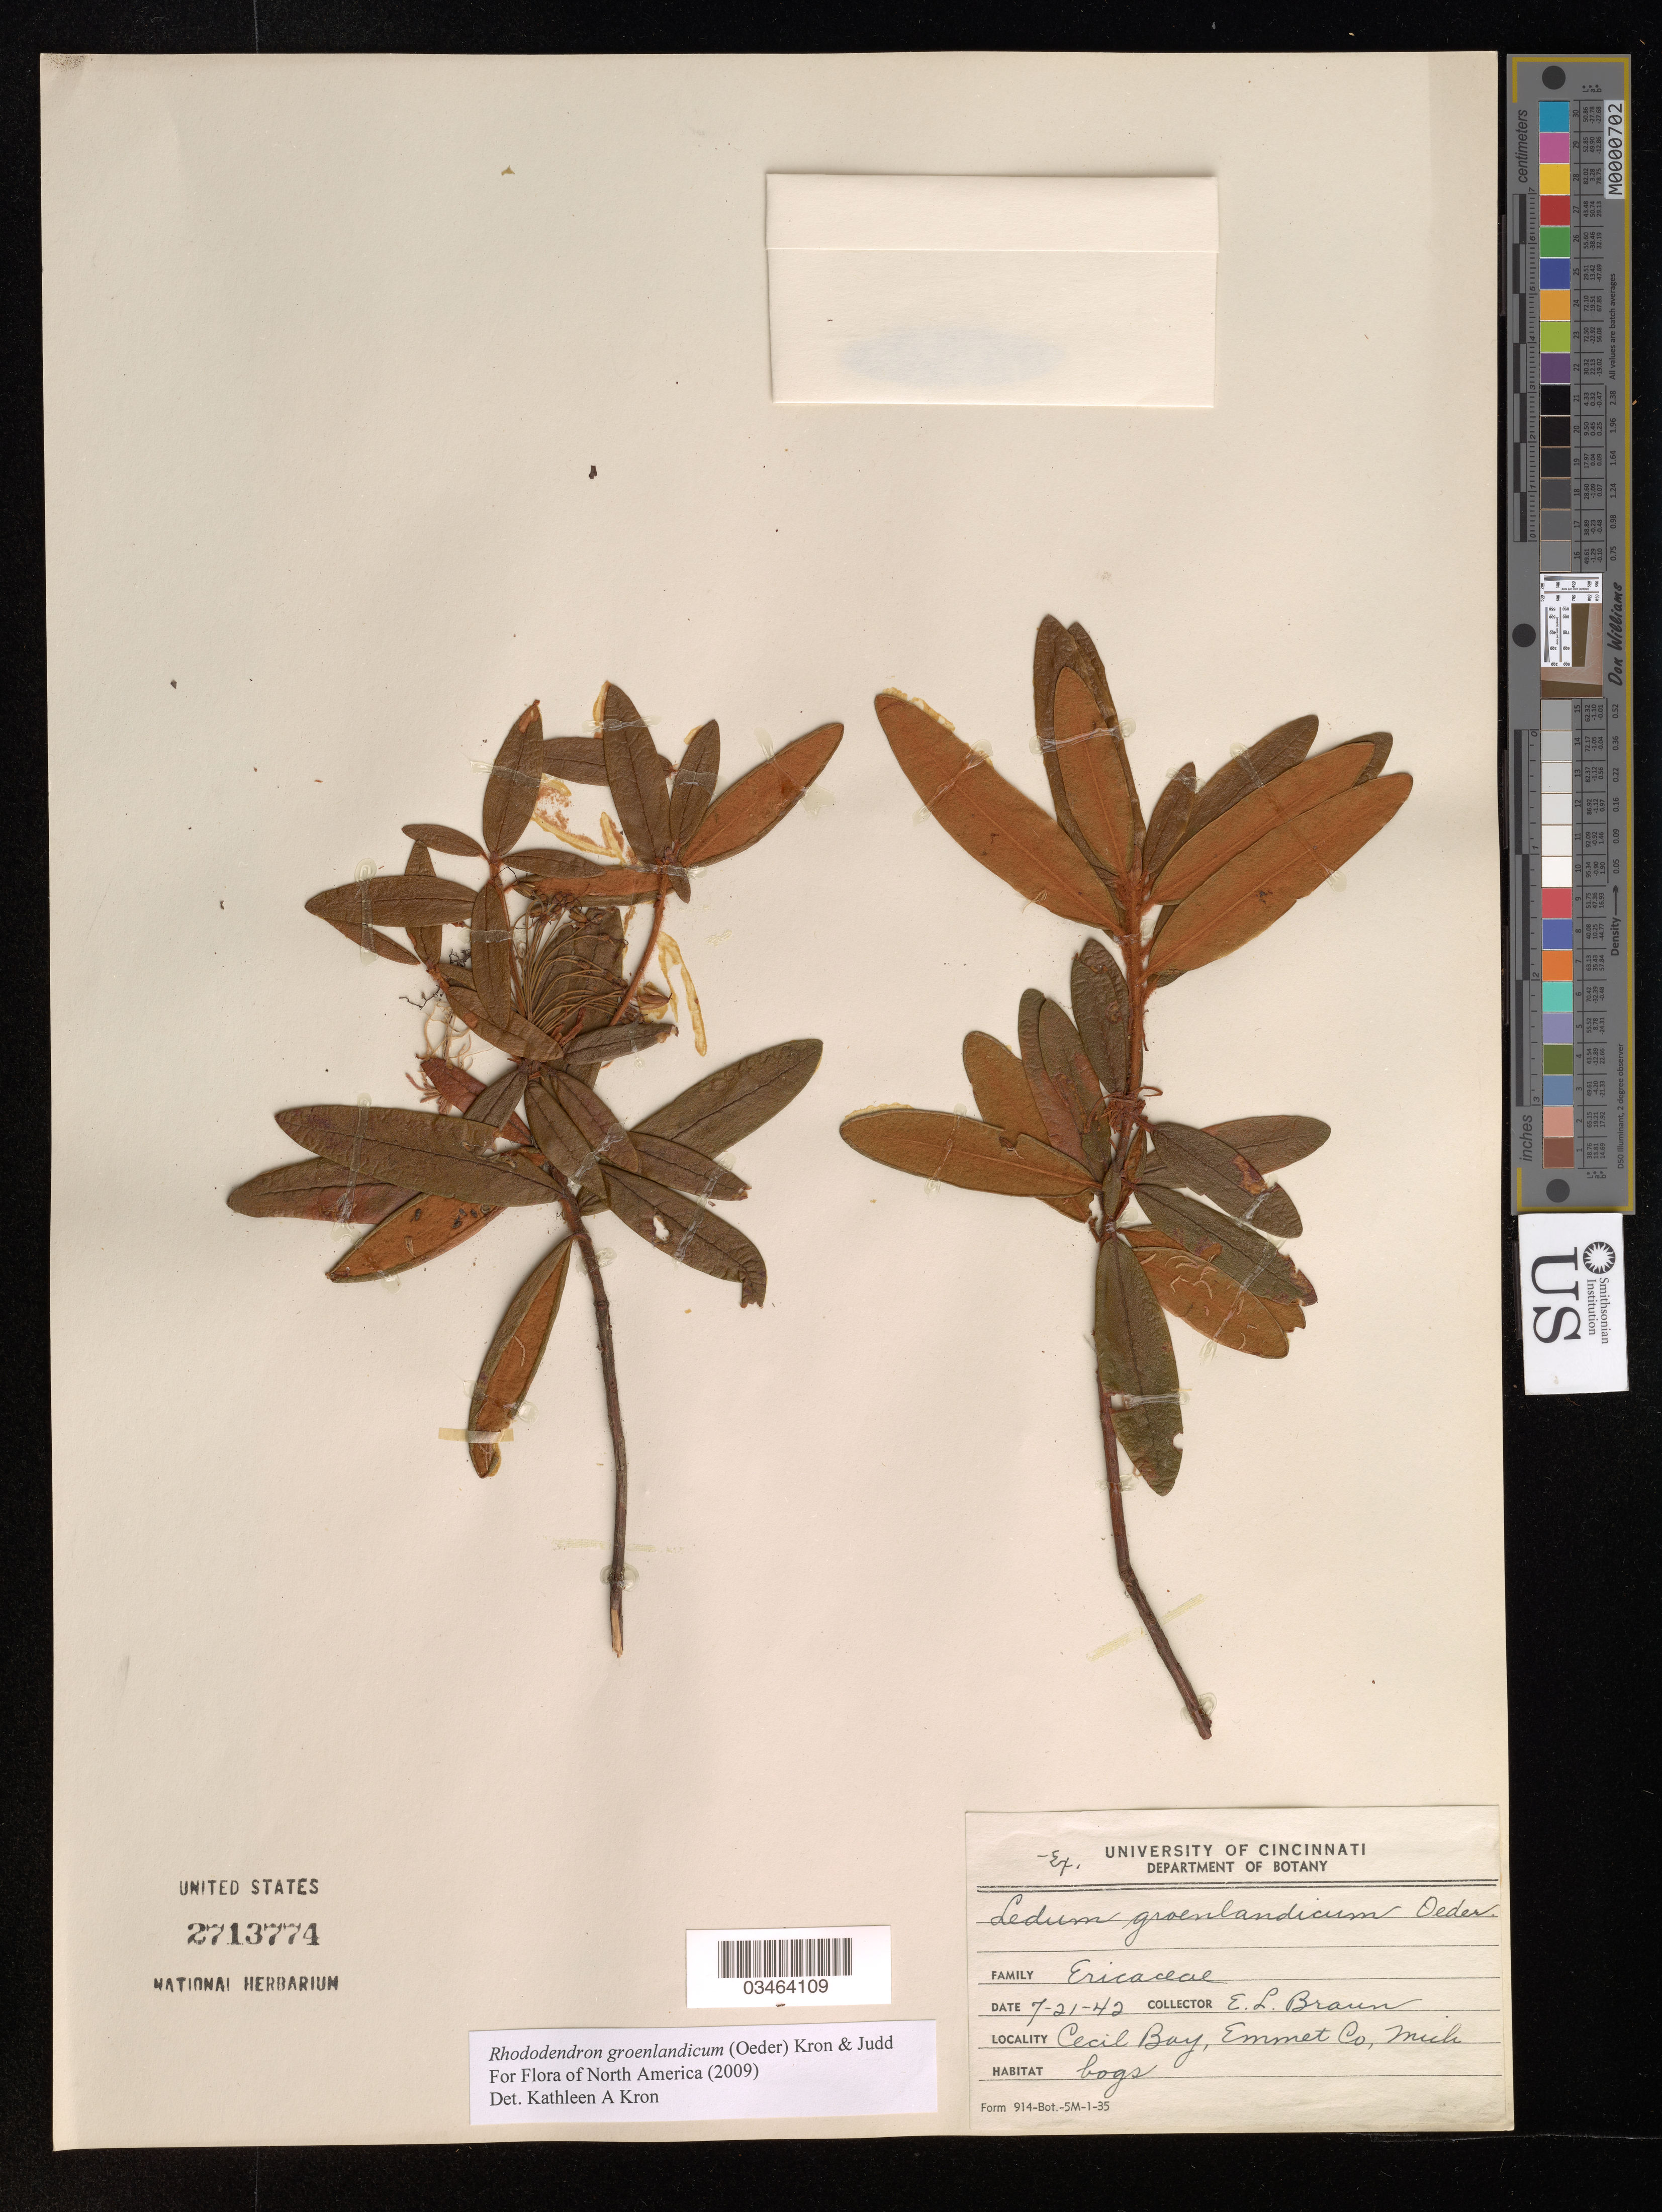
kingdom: Plantae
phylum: Tracheophyta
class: Magnoliopsida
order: Ericales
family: Ericaceae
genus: Rhododendron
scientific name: Rhododendron groenlandicum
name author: (Oeder) Kron & Judd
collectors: E. Braun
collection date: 1942-07-21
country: United States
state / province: Michigan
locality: Cecil Bay, Emmet Co.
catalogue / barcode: US 2713774